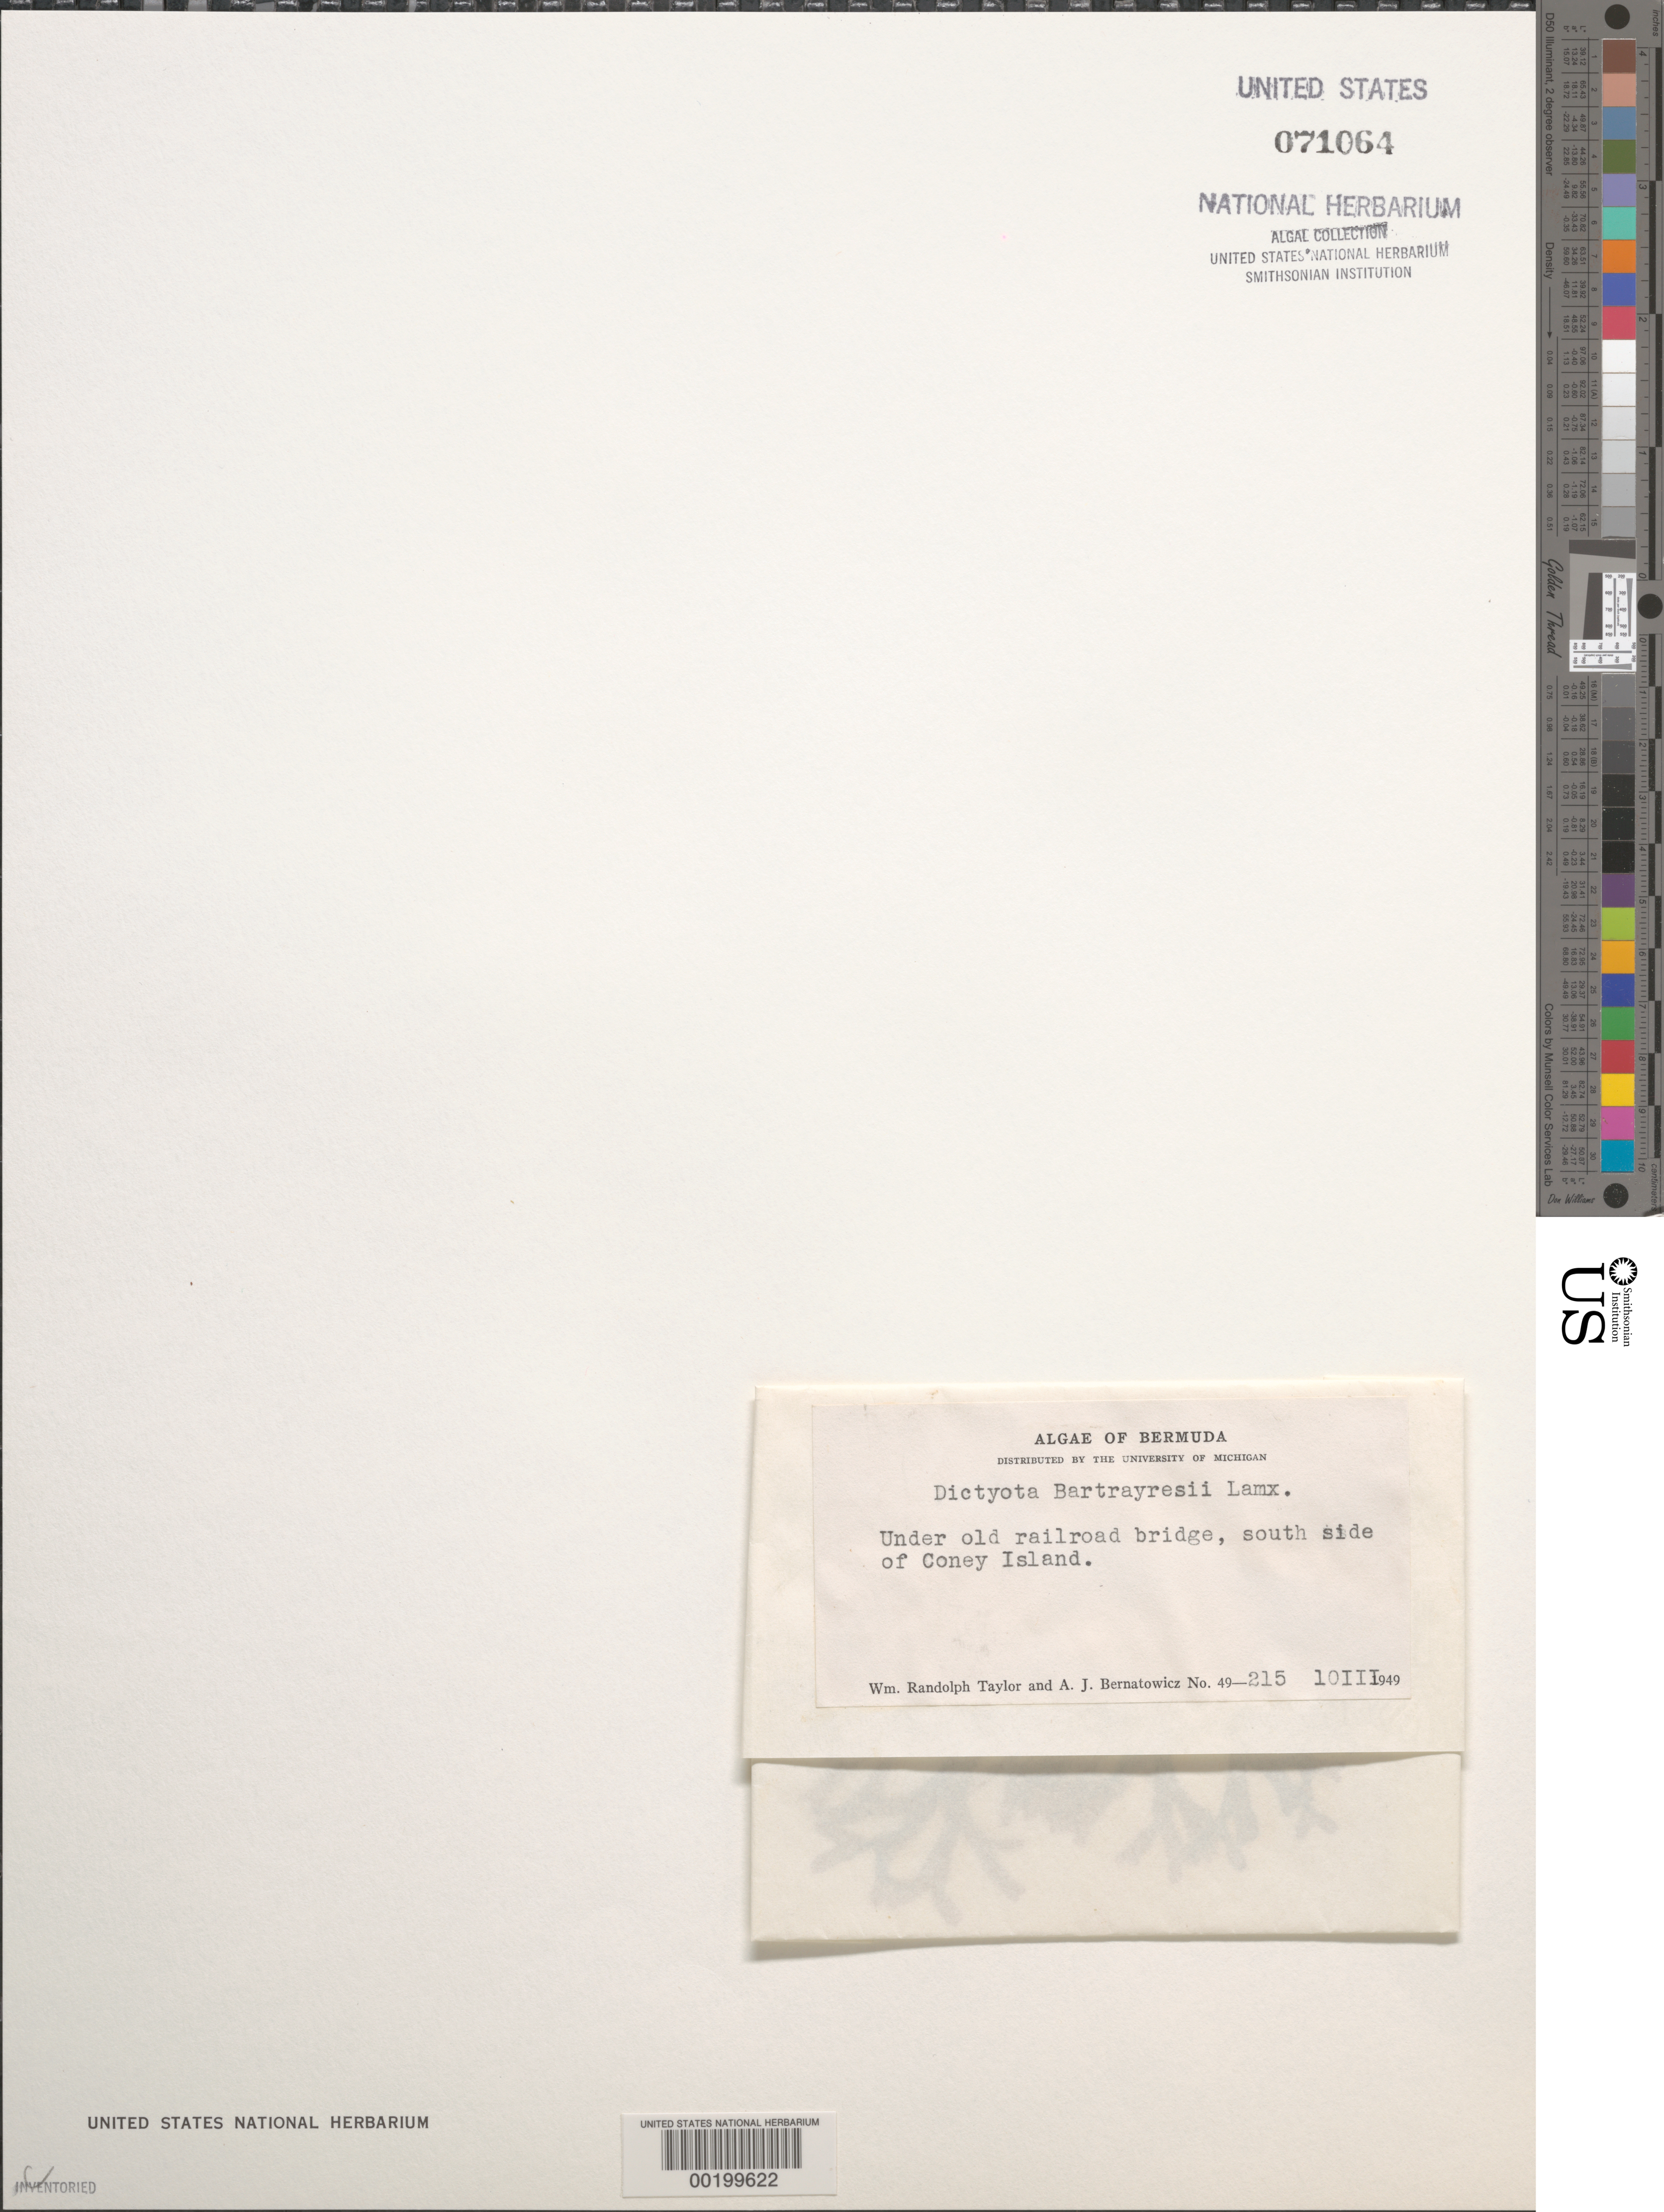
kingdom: Chromista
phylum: Ochrophyta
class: Phaeophyceae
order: Dictyotales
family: Dictyotaceae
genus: Dictyota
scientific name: Dictyota bartayresiana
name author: J.V.Lamouroux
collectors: W. R. Taylor & A. Bernatowicz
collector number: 49-215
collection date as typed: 10 Mar 1949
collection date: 1949-03-10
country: Bermuda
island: Bermuda Island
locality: Coney Island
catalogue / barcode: US 71064